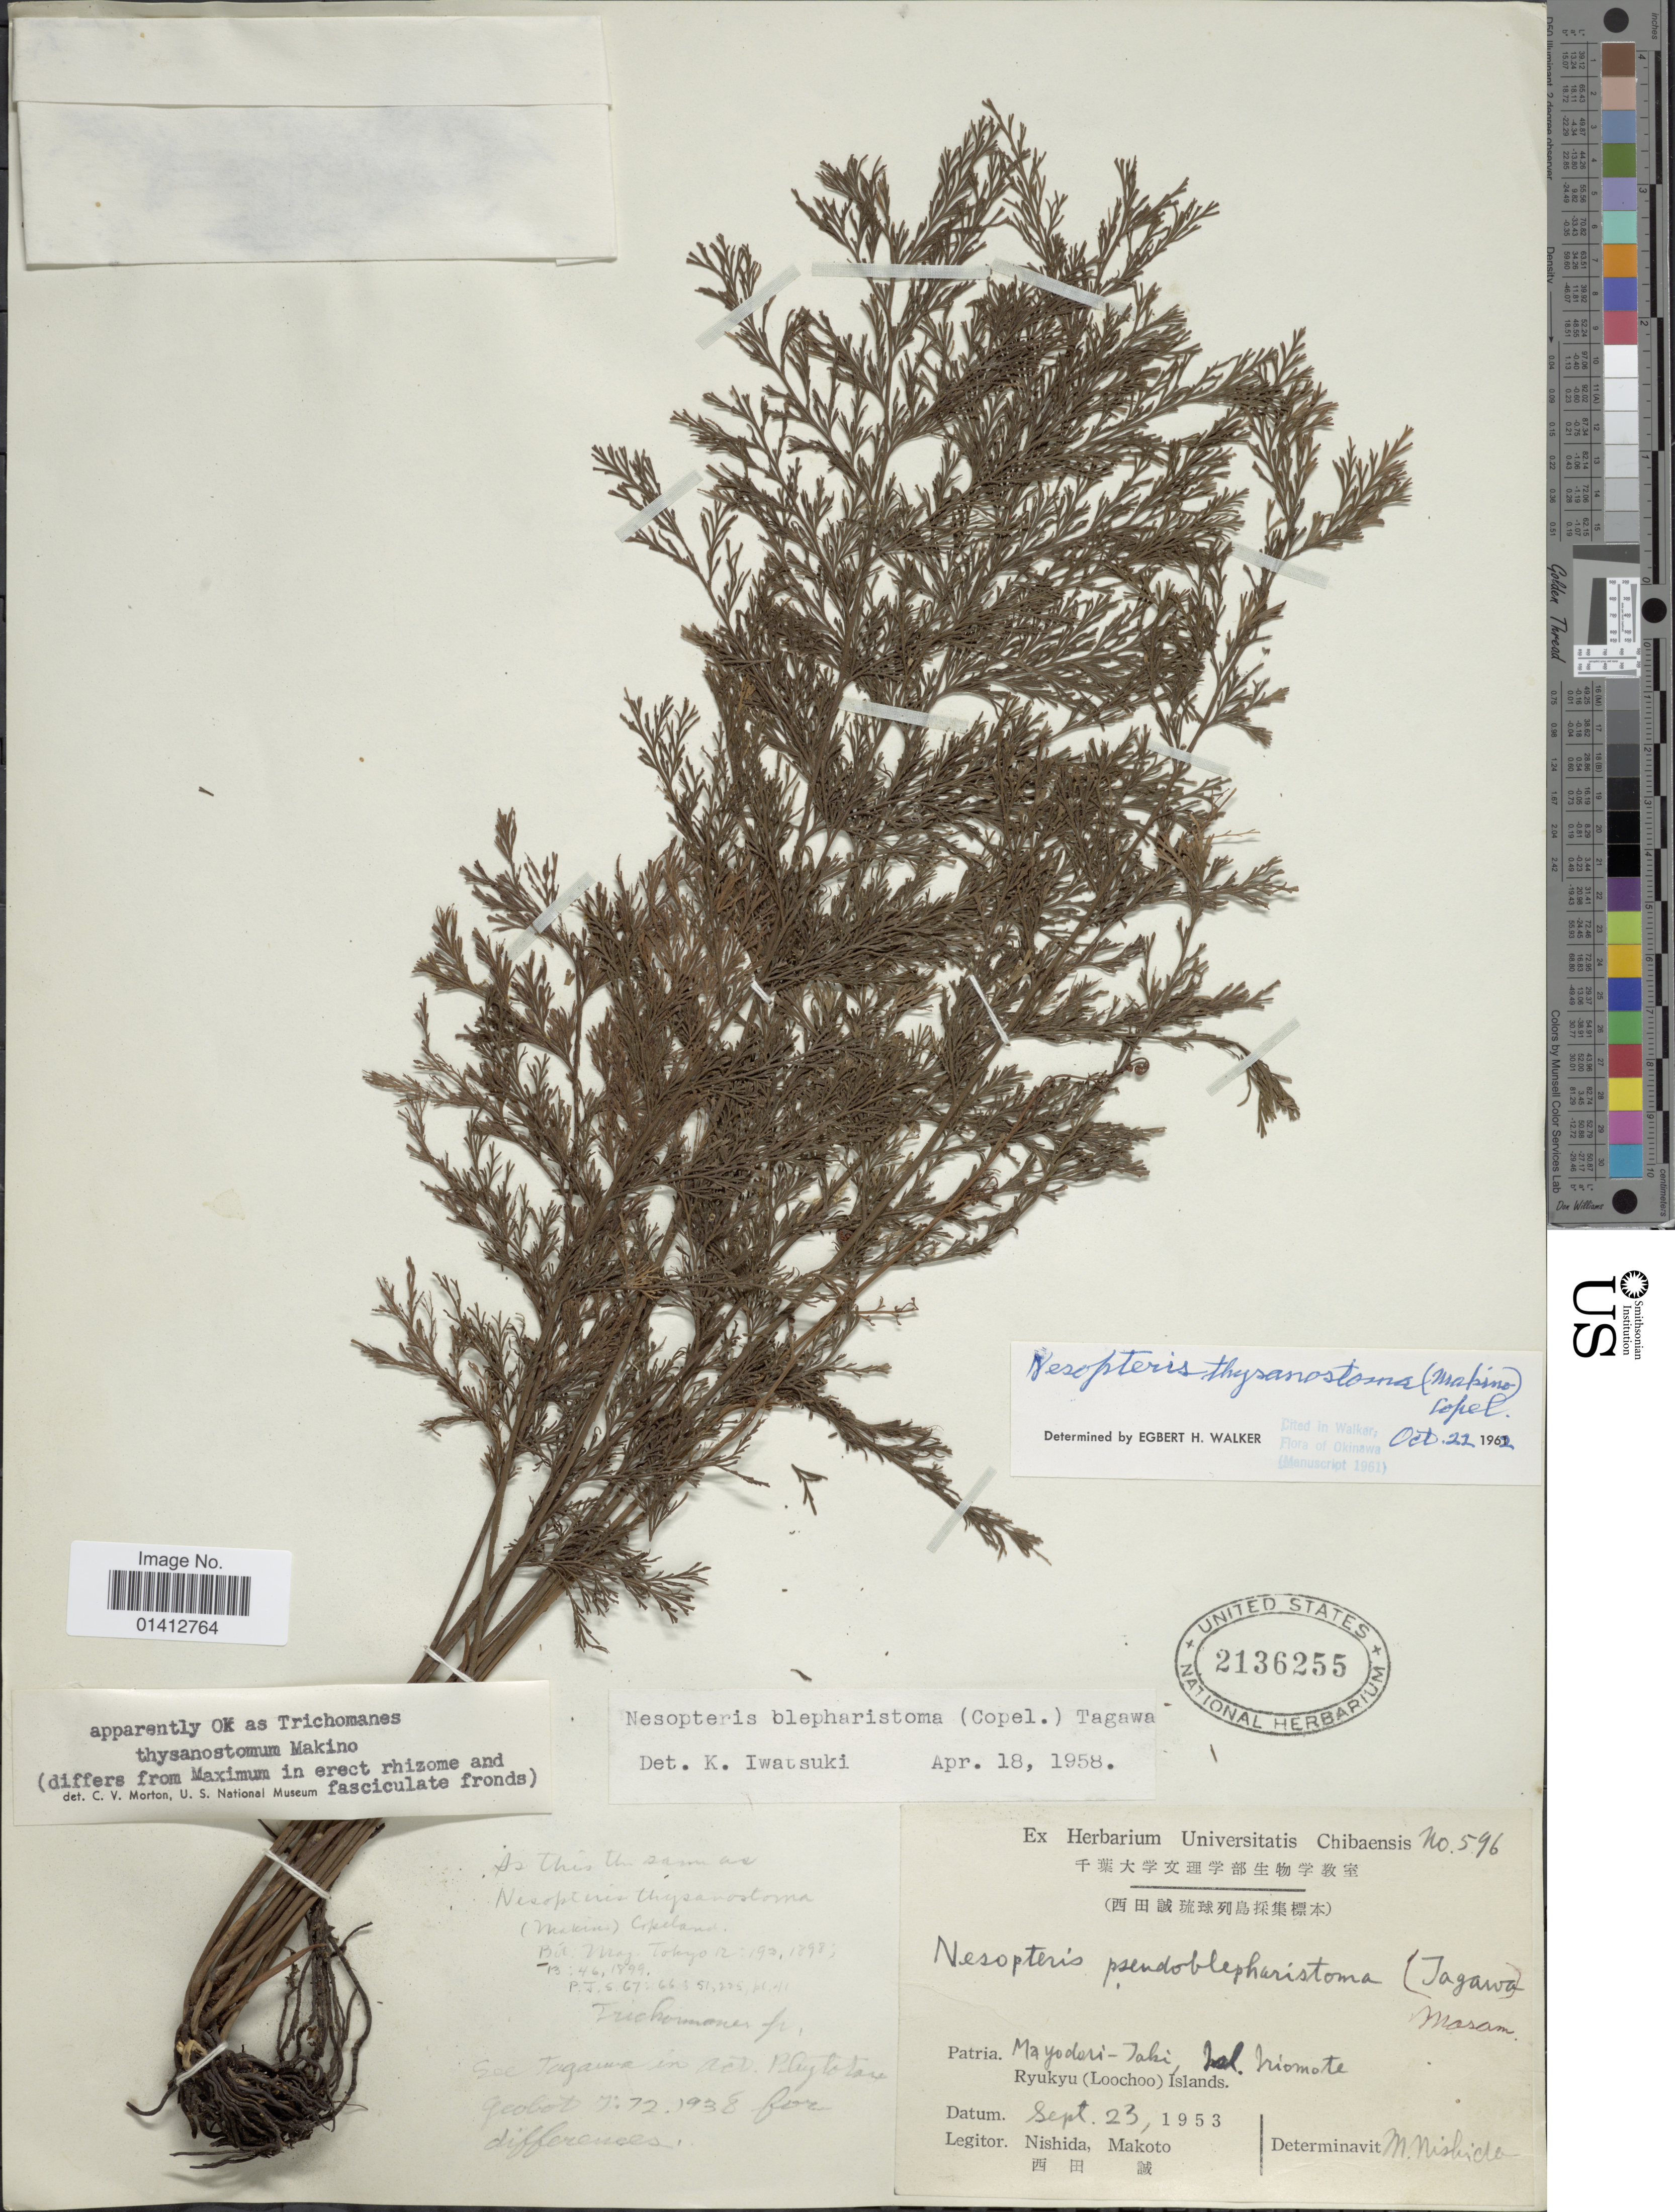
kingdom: Plantae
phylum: Tracheophyta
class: Polypodiopsida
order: Hymenophyllales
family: Hymenophyllaceae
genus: Crepidomanes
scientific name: Crepidomanes thysanostomum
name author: (Makino) Ebihara & K. Iwats.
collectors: N. Makoto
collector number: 596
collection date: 1953-09-23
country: Japan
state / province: Okinawa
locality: Mayodori-Jahi, Isl. Iriomote Ryukyu (Loochoo) Islands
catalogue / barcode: US 2136255